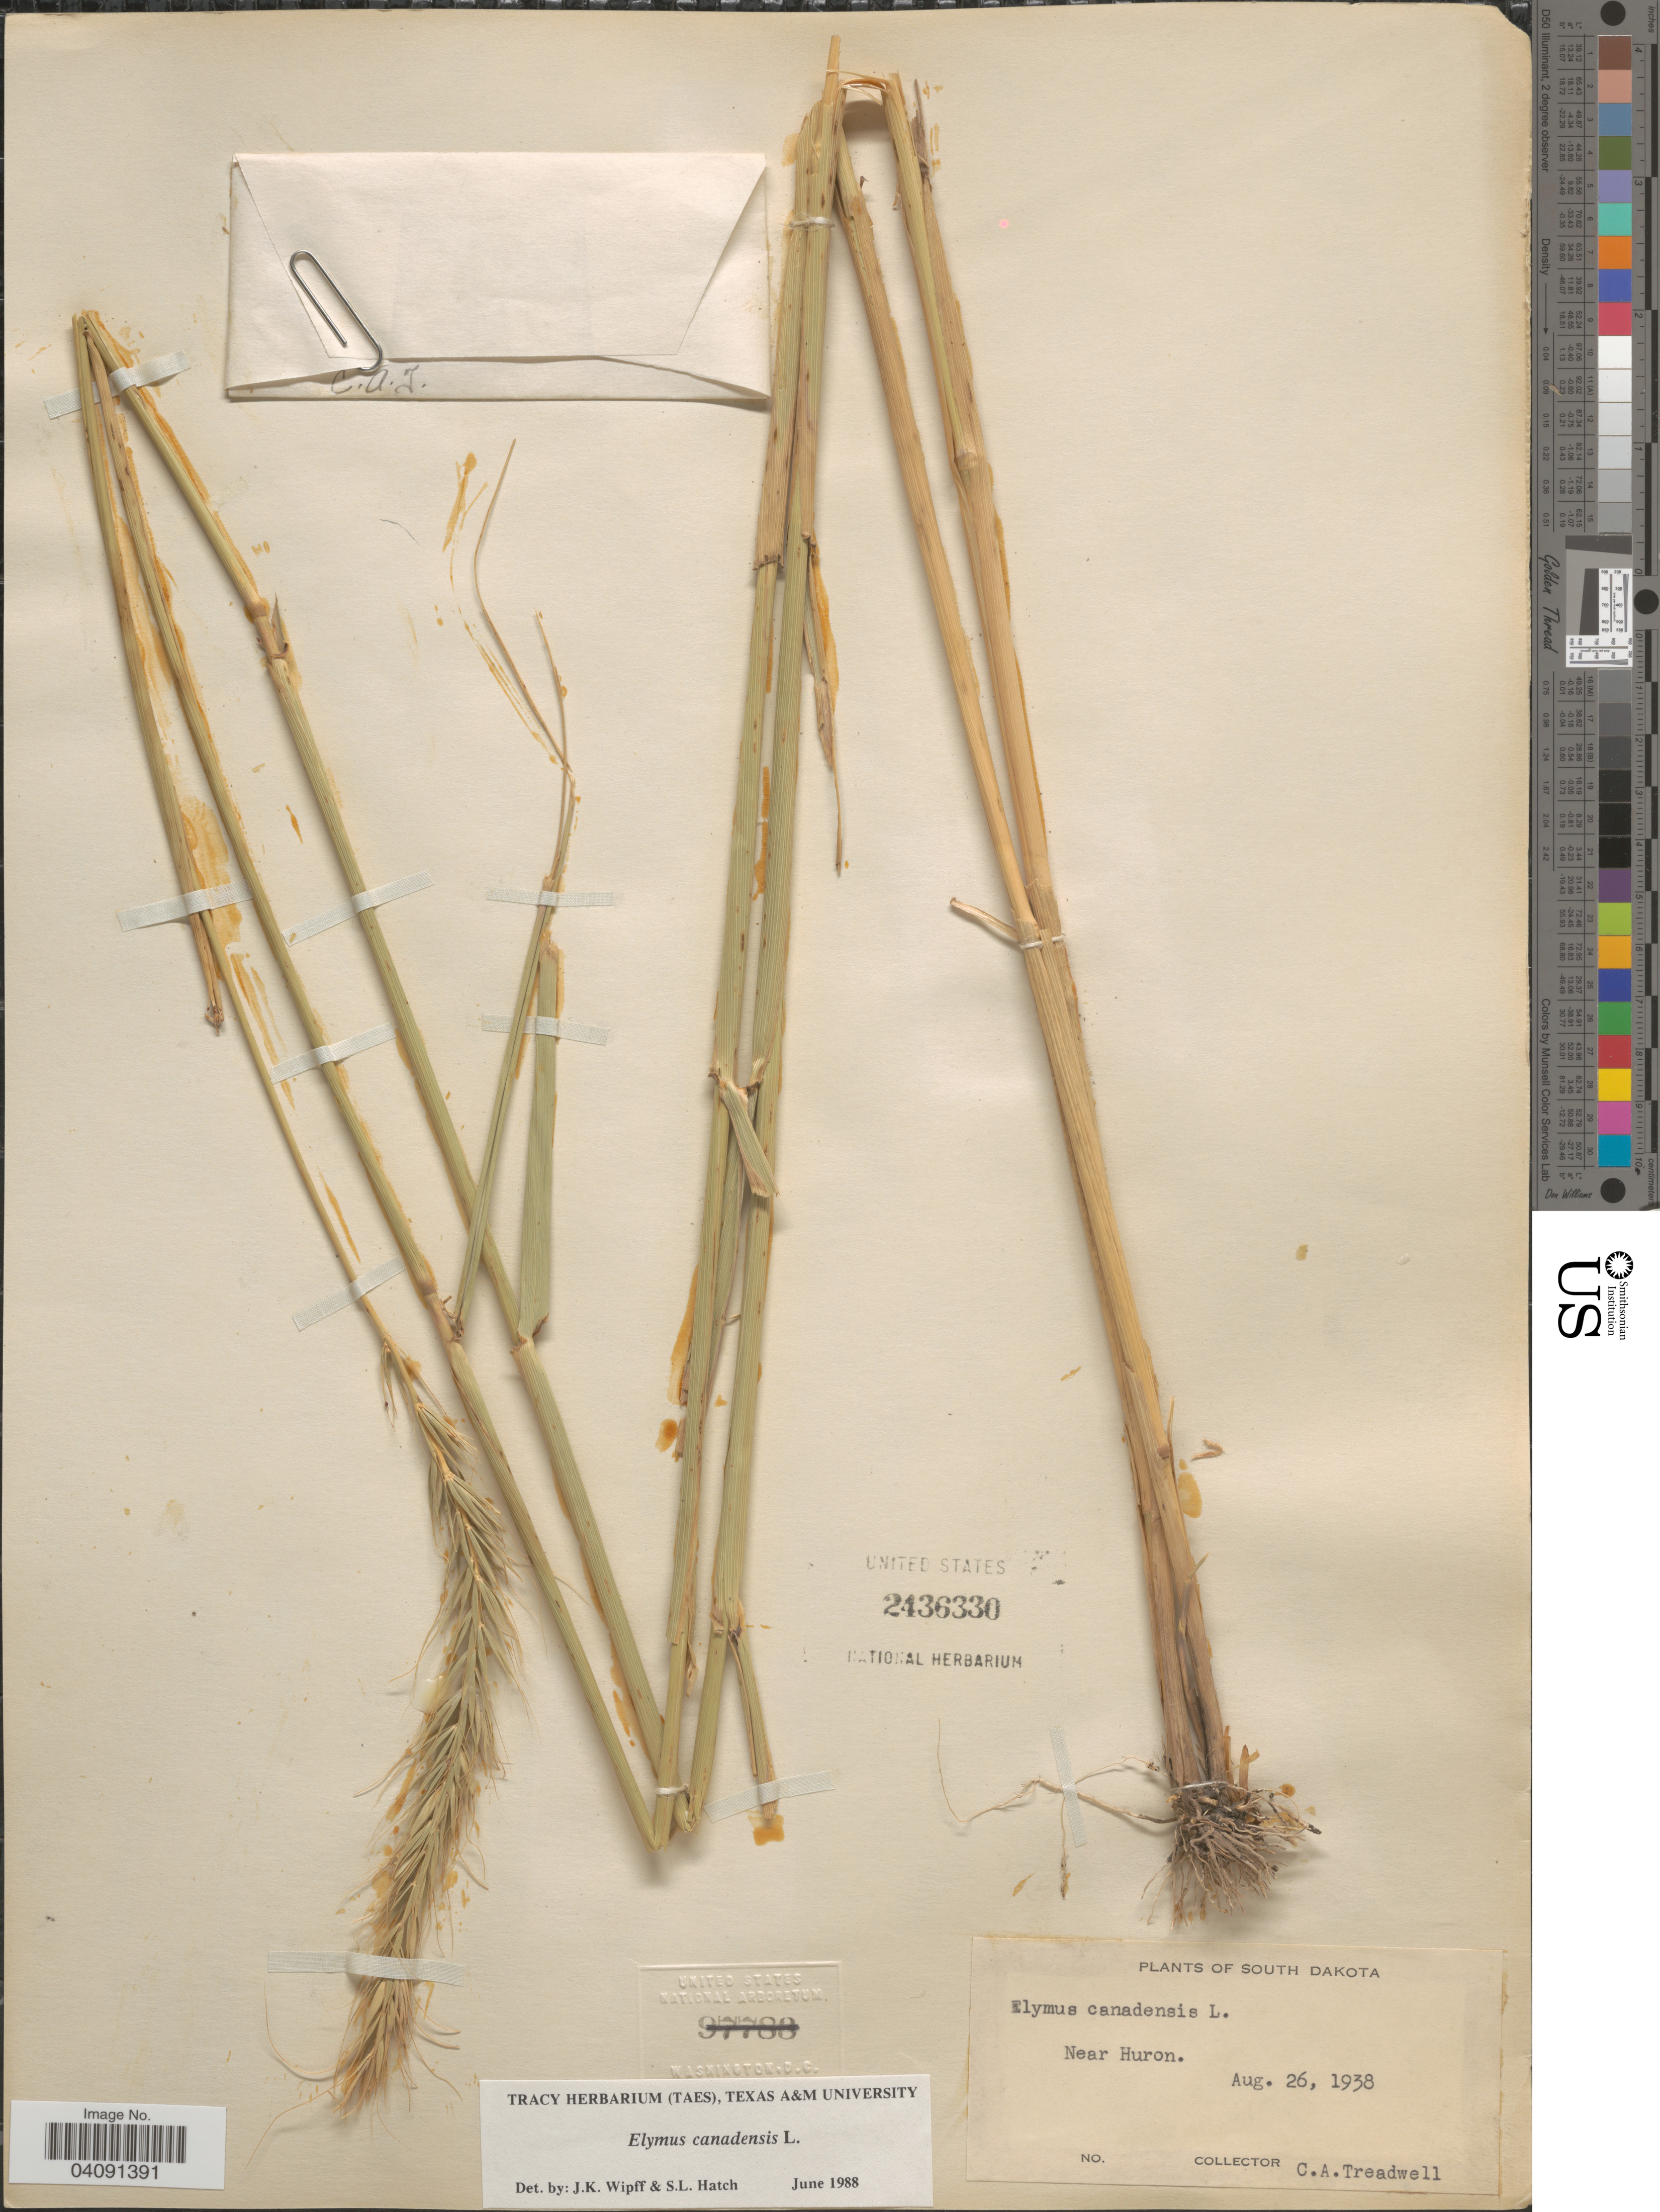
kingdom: Plantae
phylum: Tracheophyta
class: Liliopsida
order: Poales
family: Poaceae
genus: Elymus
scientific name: Elymus canadensis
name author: L.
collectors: C. Treadwell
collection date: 1938-08-26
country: United States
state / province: South Dakota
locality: Near Huron.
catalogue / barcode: US 2436330